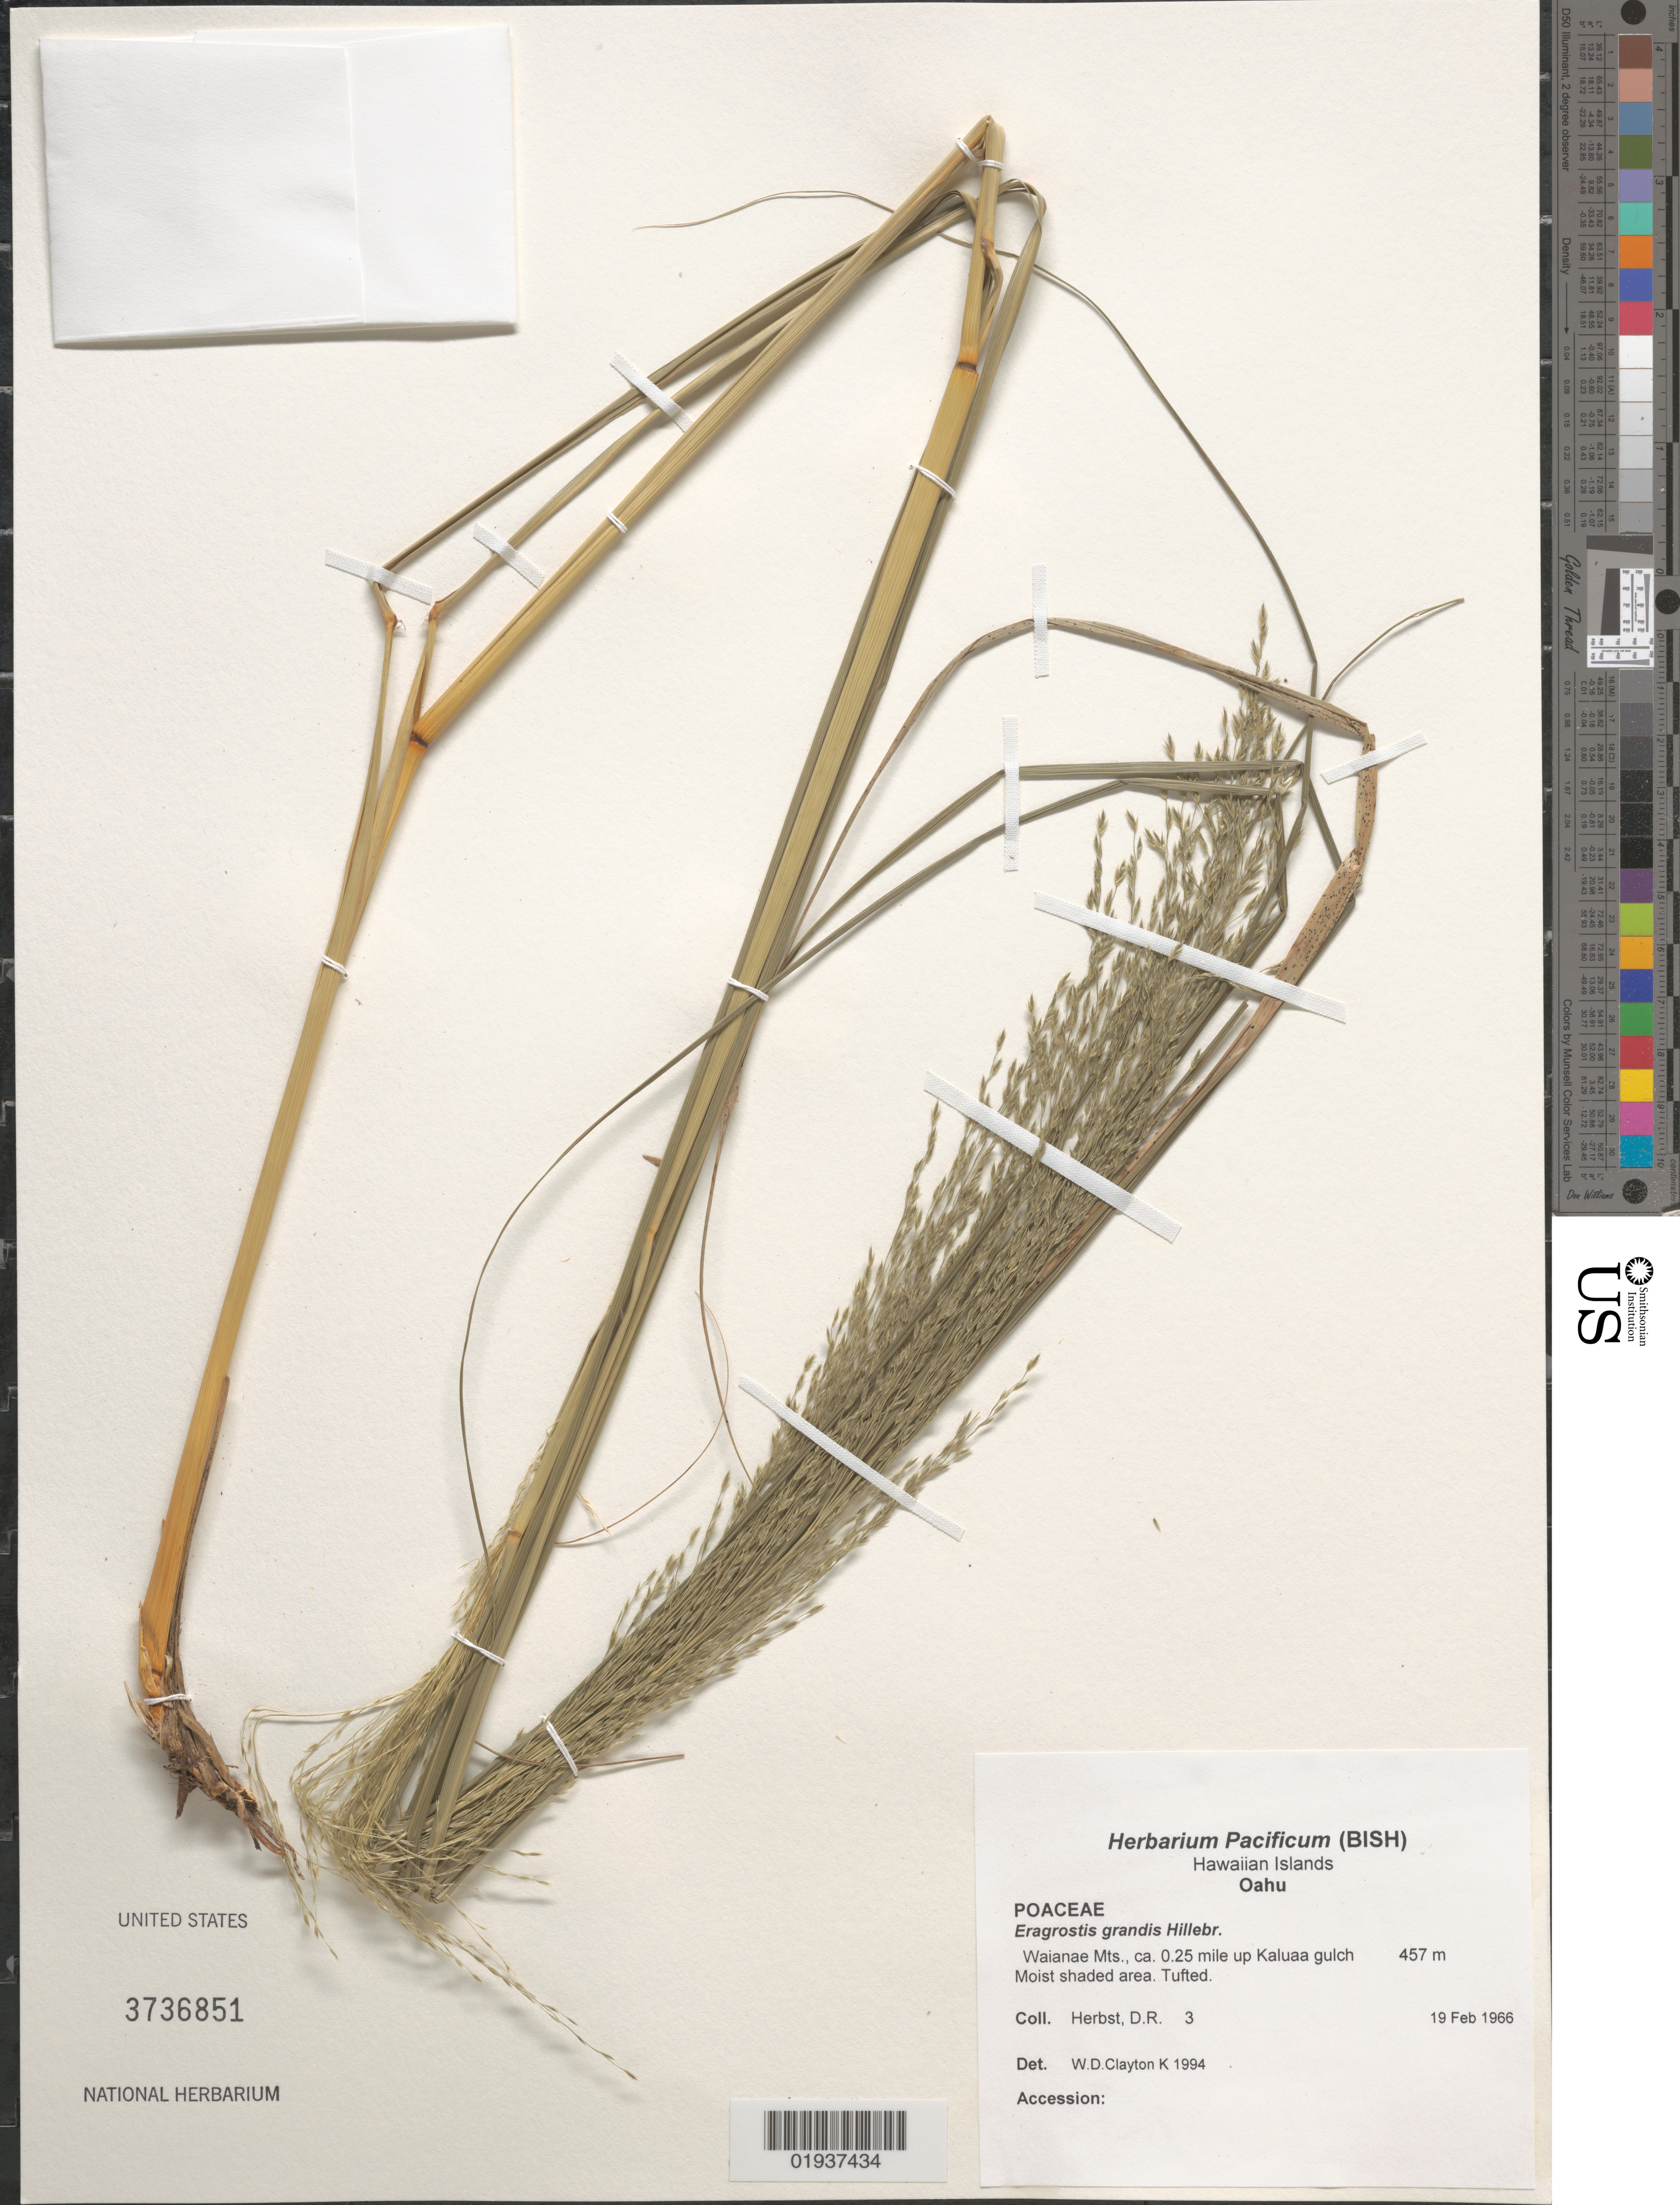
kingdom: Plantae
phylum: Tracheophyta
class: Liliopsida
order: Poales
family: Poaceae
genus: Eragrostis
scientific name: Eragrostis grandis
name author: Hillebr.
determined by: Clayton, W. D.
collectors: D. R. Herbst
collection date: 1966-02-19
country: United States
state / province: Hawaii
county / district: Honolulu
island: Oahu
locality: Waianae Mts., Ca. 0.25 mi up Kaluaa gulch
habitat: Moist shaded area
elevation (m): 457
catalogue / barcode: US 3736851